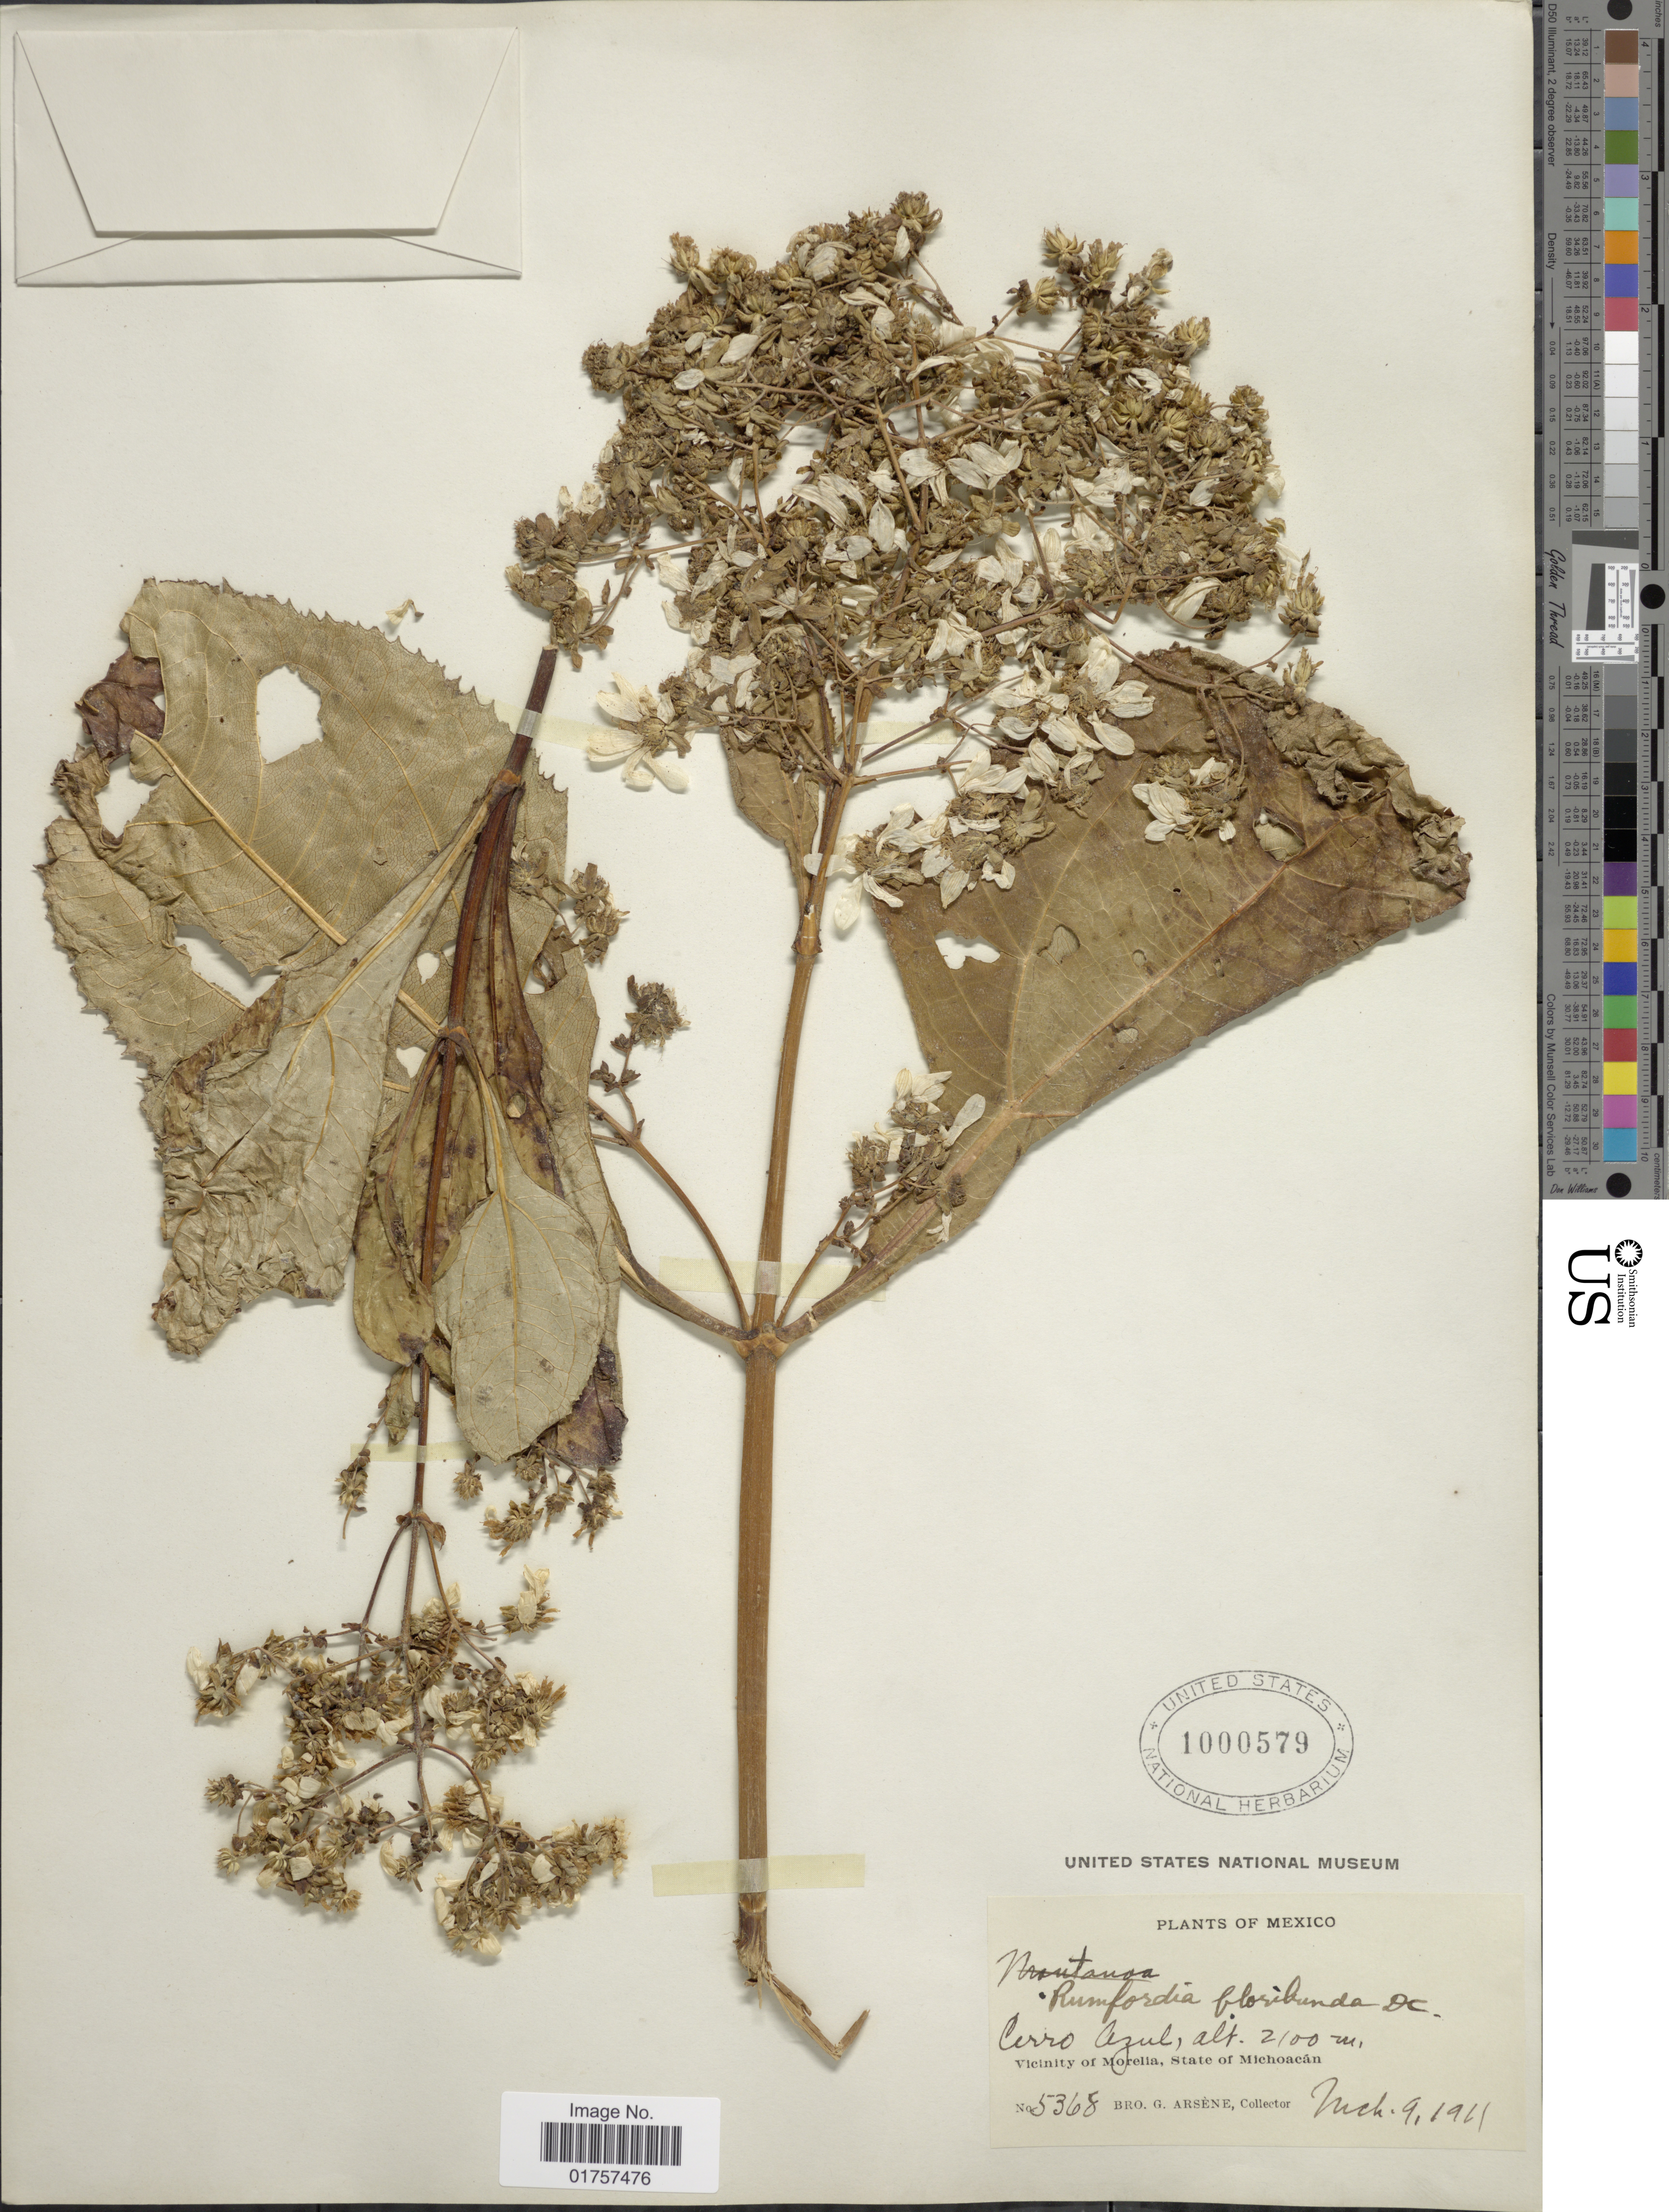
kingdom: Plantae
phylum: Tracheophyta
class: Magnoliopsida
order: Asterales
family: Asteraceae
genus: Rumfordia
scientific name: Rumfordia floribunda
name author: DC.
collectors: Bro. G. Arsène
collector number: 5368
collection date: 1921-03-09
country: Mexico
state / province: Michoacán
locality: Cerro Azul. Vicinity of Morelia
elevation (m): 2100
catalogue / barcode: US 1000579